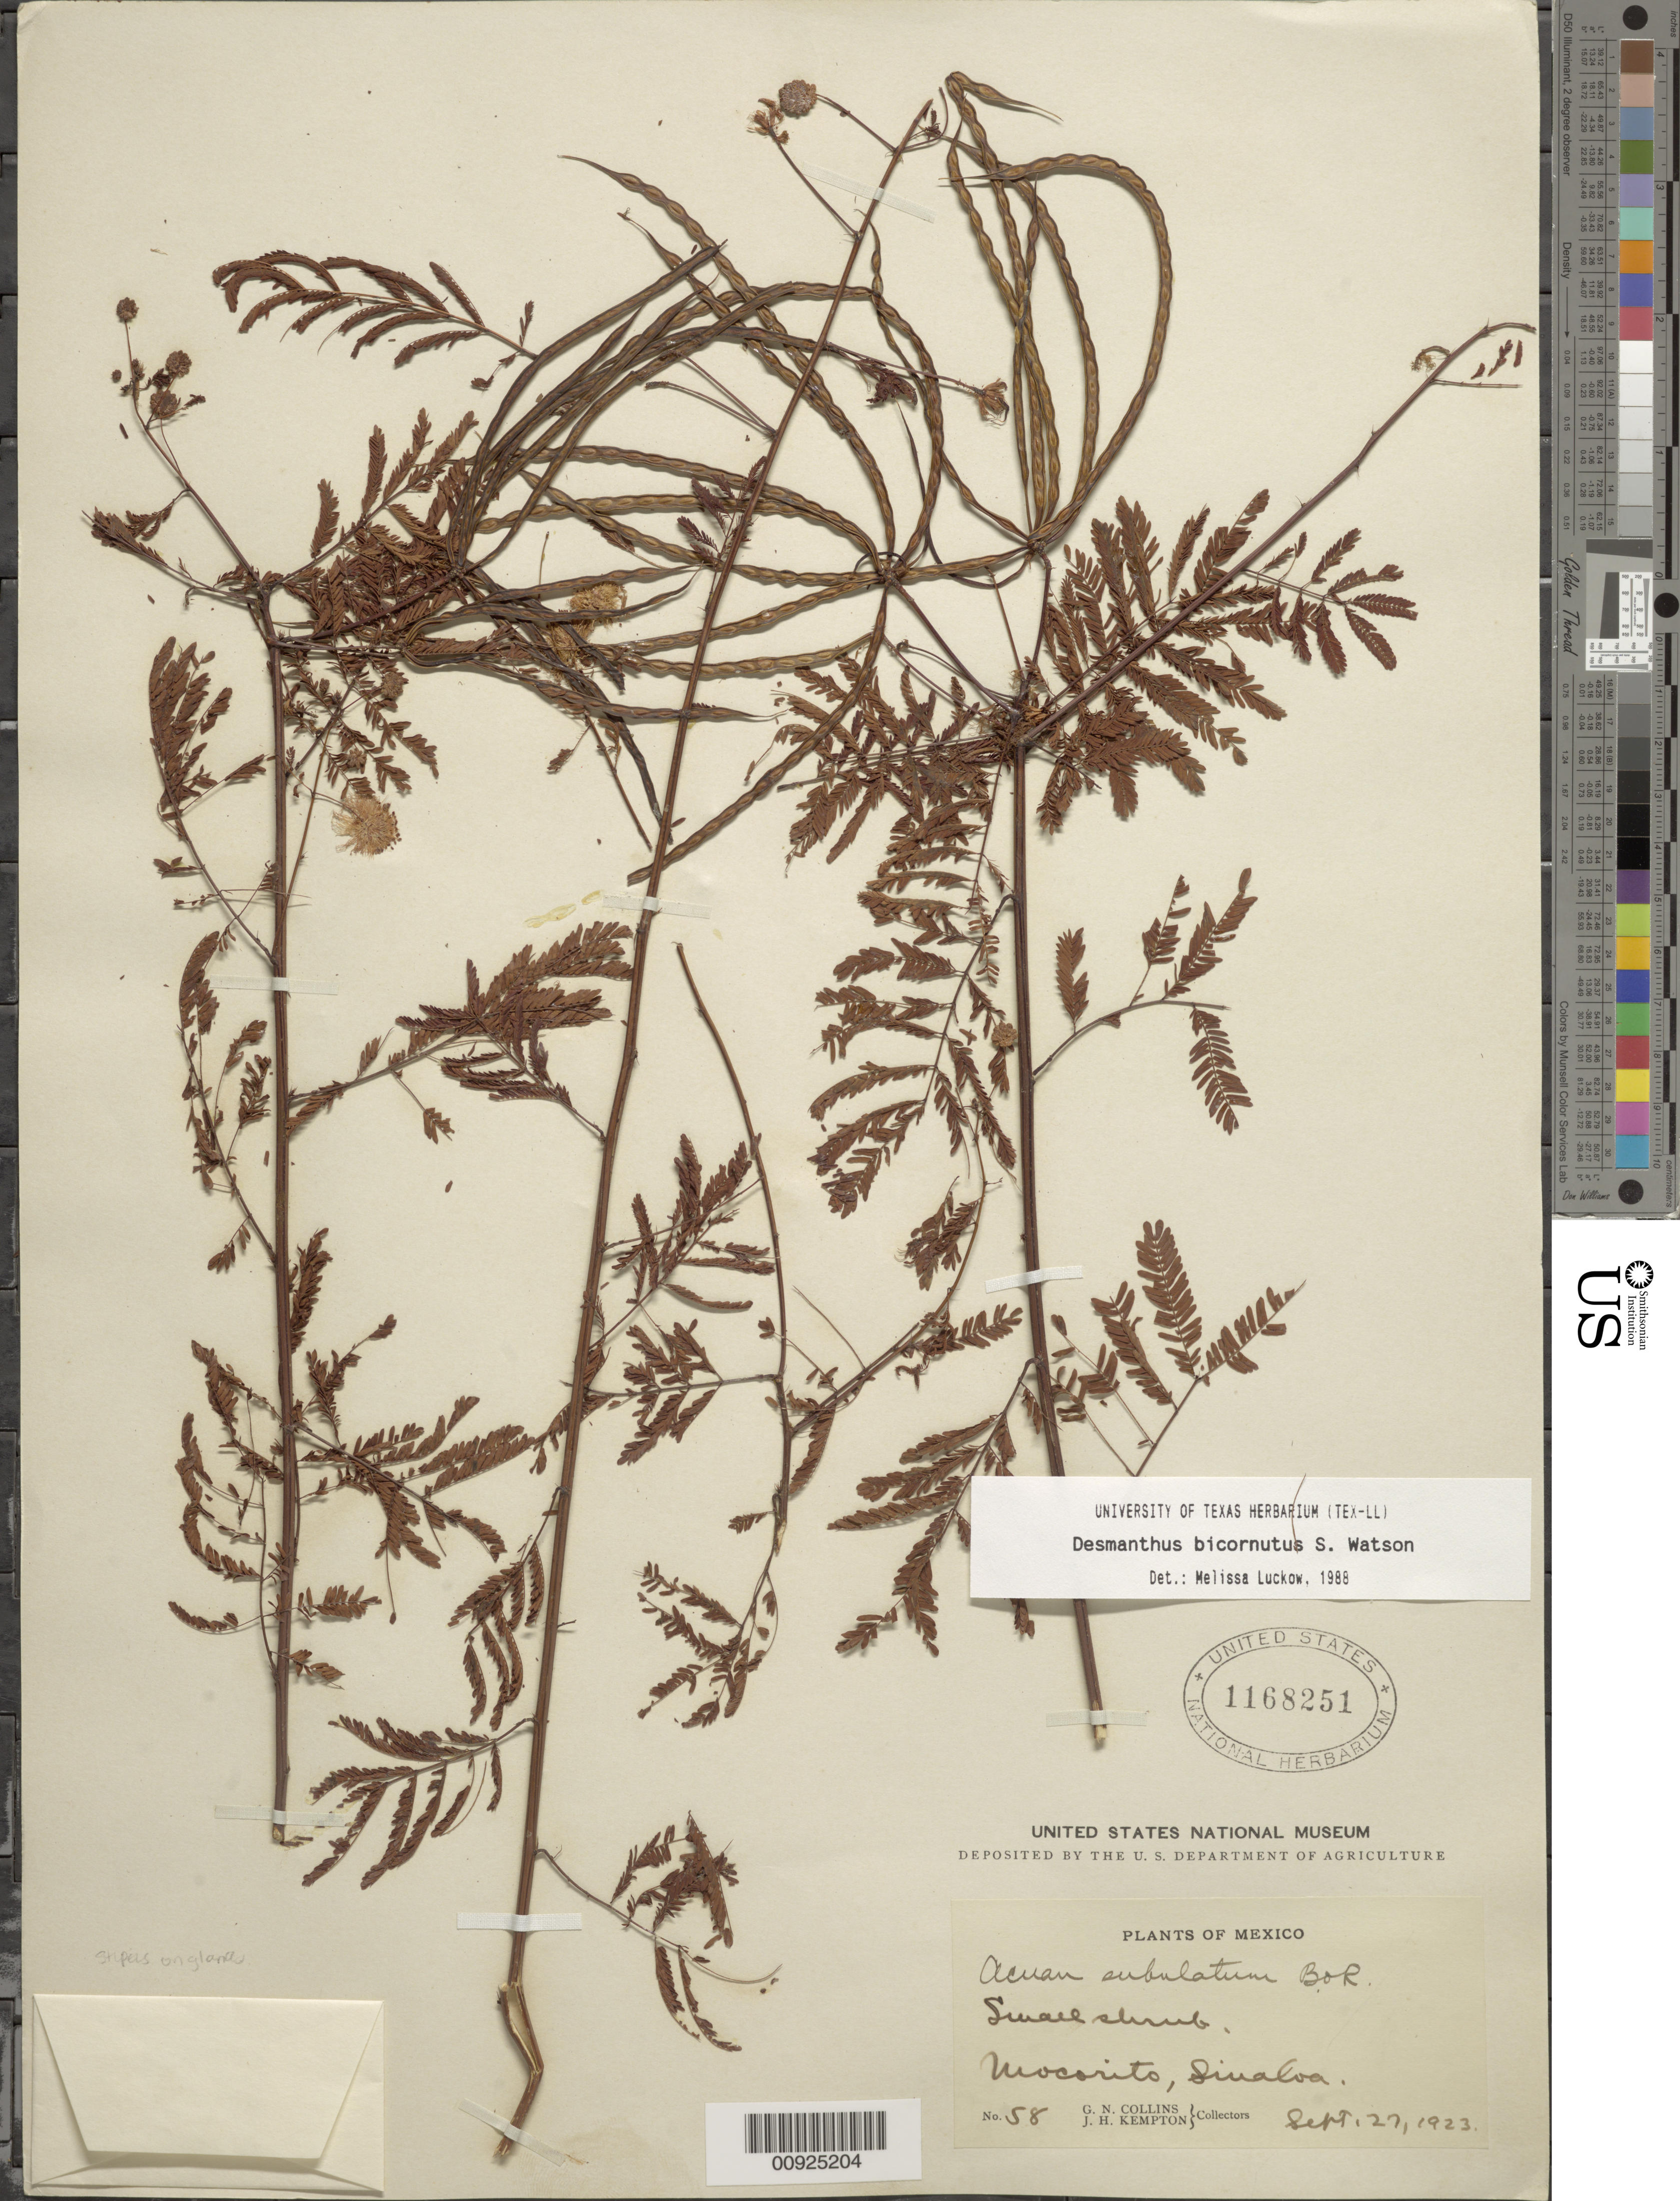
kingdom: Plantae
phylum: Tracheophyta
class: Magnoliopsida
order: Fabales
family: Fabaceae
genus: Desmanthus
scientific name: Desmanthus bicornutus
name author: S. Watson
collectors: G. N. Collins & J. H. Kempton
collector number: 58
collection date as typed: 27 Sep 1923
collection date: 1923-09-27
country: Mexico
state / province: Sinaloa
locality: Mocorito, Sinaloa.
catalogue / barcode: US 1168251